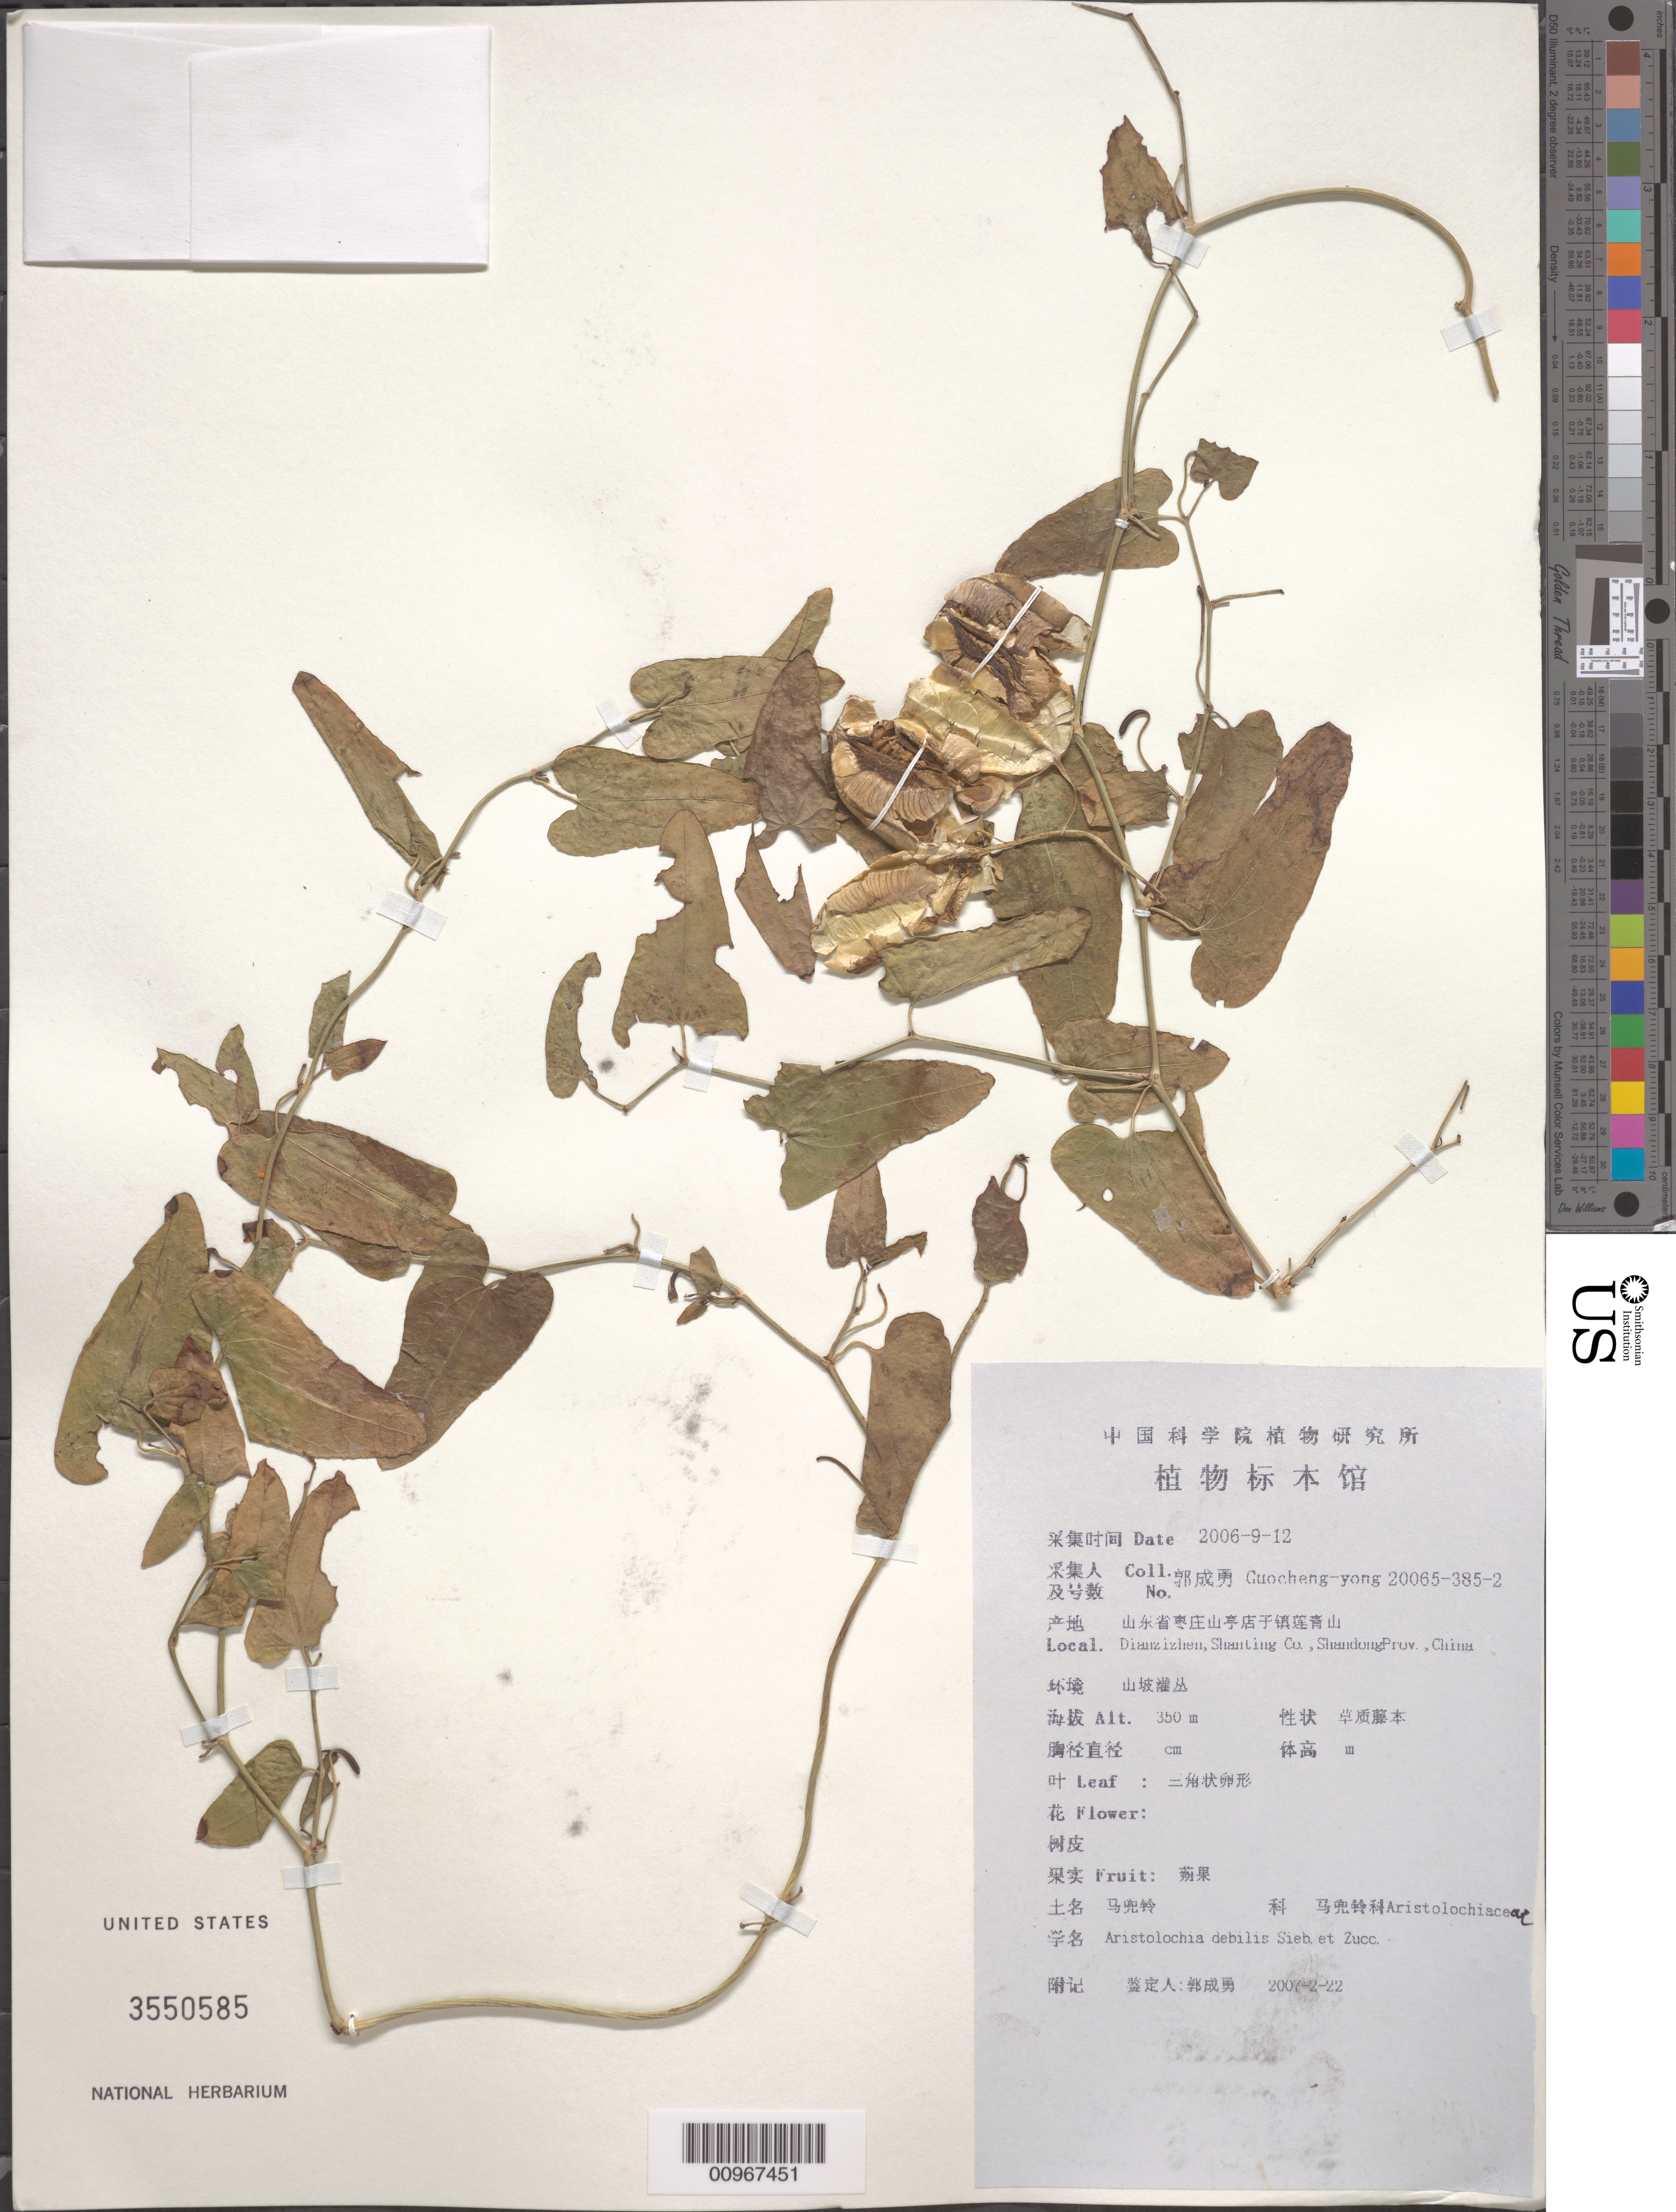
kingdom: Plantae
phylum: Tracheophyta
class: Magnoliopsida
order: Piperales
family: Aristolochiaceae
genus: Aristolochia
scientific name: Aristolochia debilis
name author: Siebold & Zucc.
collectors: Guo cheng-yong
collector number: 2006-385-2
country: China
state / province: Shandong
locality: Dianzizhen, Shanting Co.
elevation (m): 350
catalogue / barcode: US 3550585